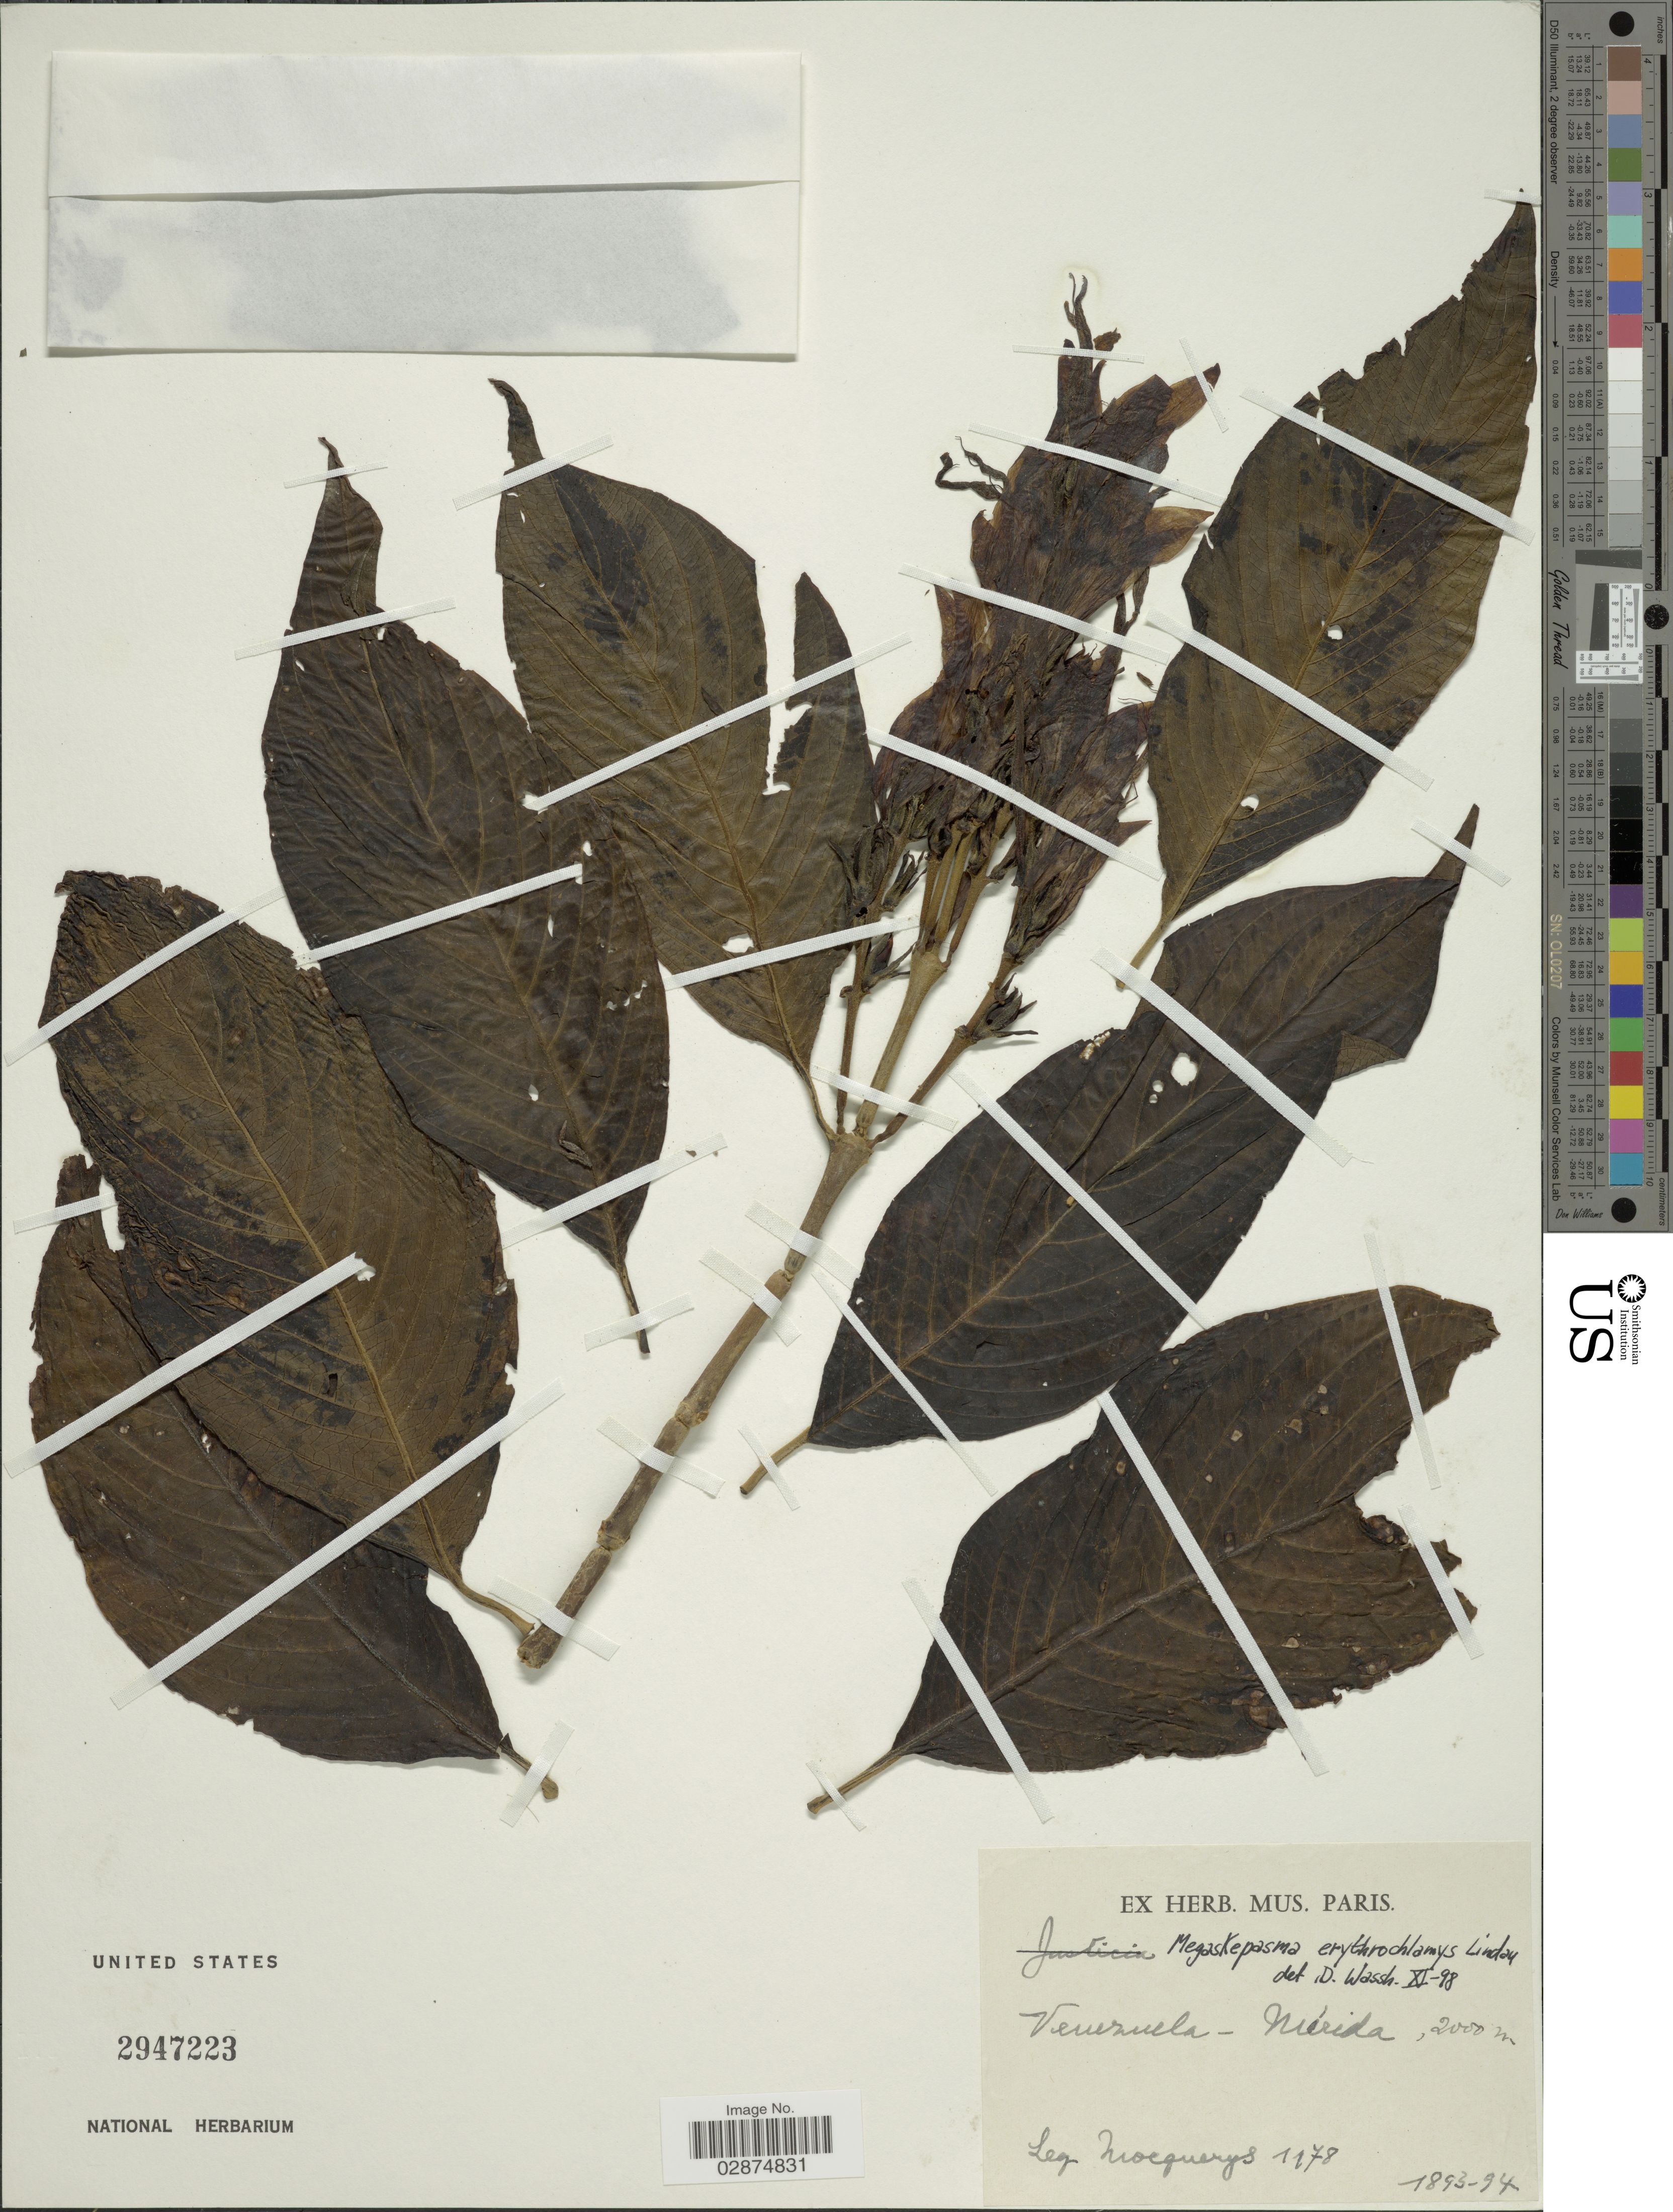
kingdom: Plantae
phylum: Tracheophyta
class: Magnoliopsida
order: Lamiales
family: Acanthaceae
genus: Megaskepasma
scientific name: Megaskepasma erythrochlamys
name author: Lindau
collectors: A. Mocquerys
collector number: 1178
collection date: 1893/1894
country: Venezuela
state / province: Mérida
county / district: Libertador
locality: Mérida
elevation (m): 2000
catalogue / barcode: US 2947223